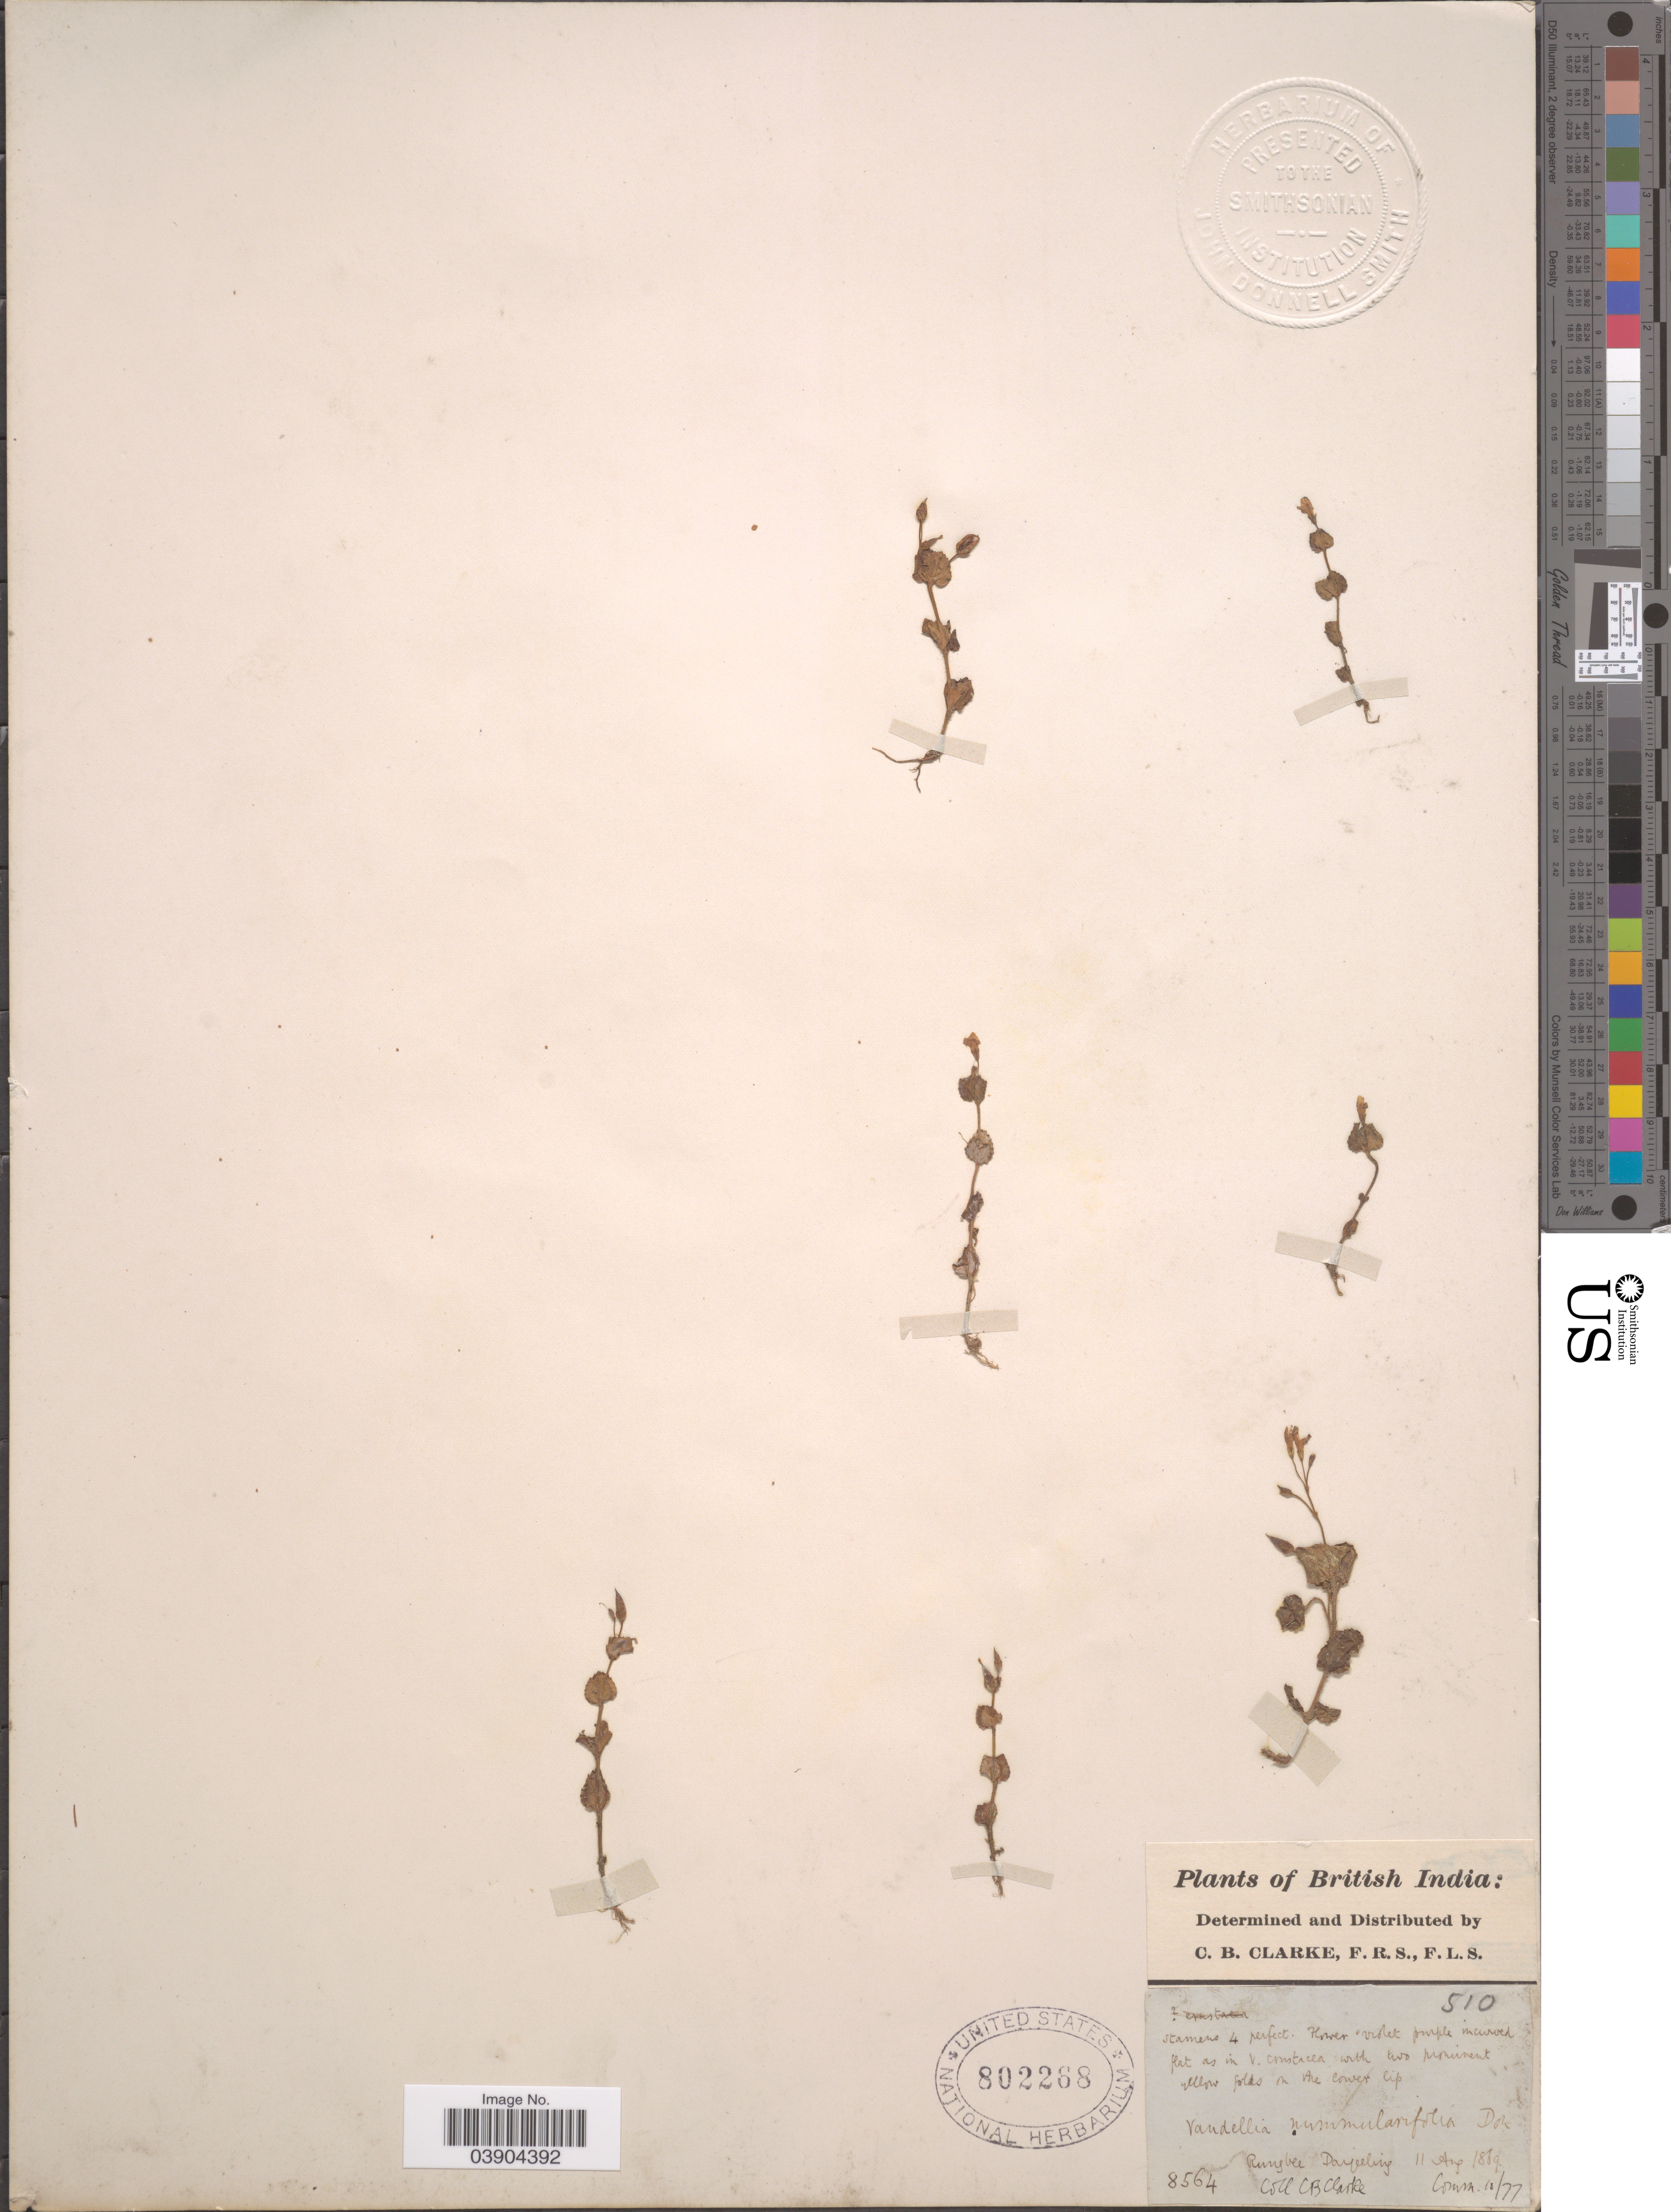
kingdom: Plantae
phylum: Tracheophyta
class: Magnoliopsida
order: Lamiales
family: Linderniaceae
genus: Lindernia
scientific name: Lindernia nummulariifolia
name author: (D. Don) Wettst.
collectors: C. B. Clarke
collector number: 8564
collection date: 1869-08-11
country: India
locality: British India. Rungbee Darjeeling.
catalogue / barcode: US 802268